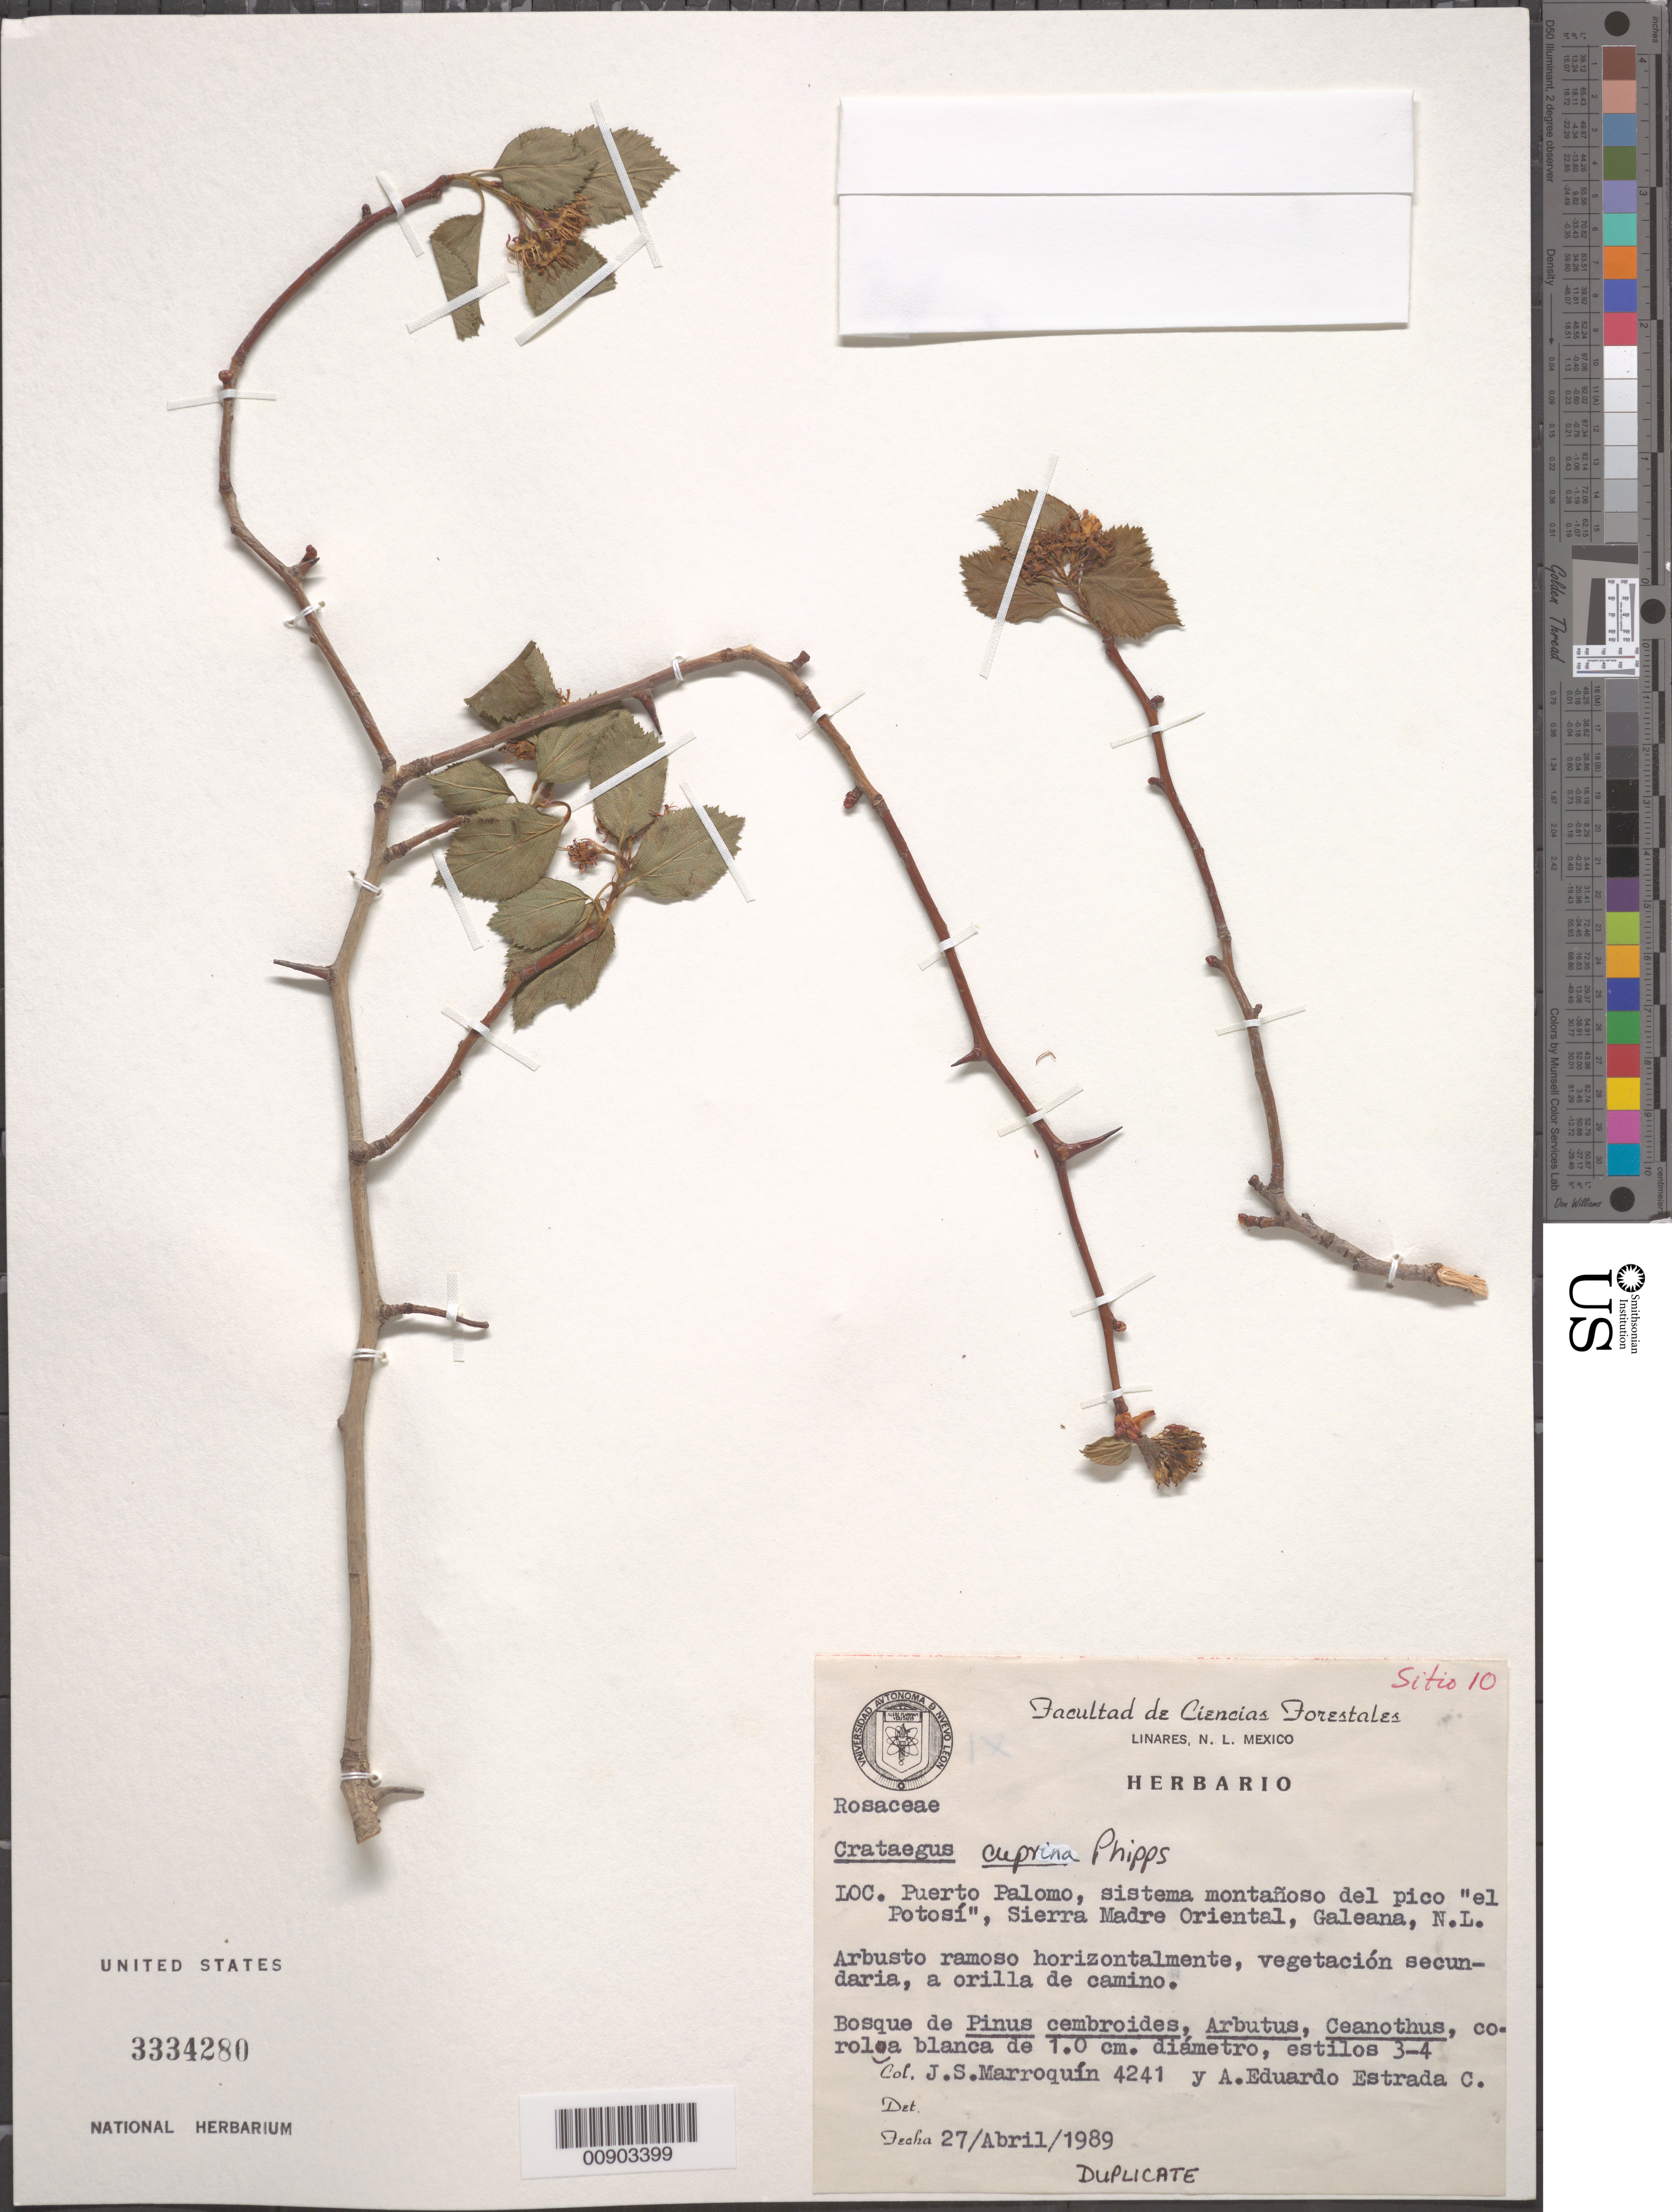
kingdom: Plantae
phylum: Tracheophyta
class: Magnoliopsida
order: Rosales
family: Rosaceae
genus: Crataegus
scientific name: Crataegus cuprina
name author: J.B. Phipps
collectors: J. Marroquin & A. E. Estrada-C.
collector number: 4241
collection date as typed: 27 Apr 1989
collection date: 1989-04-27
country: Mexico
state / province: Nuevo León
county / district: Galeana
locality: Puerto Palomo, sistema montañoso del pico "El Potosí", Sierra Madre Oriental, Mpio. Galeana, Nuevo León. Sitio 10.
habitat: Vegetación secundaria, a orilla de camino. Bosque de Pinus cembroides, Arbutus, Ceanothus.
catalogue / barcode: US 3334280